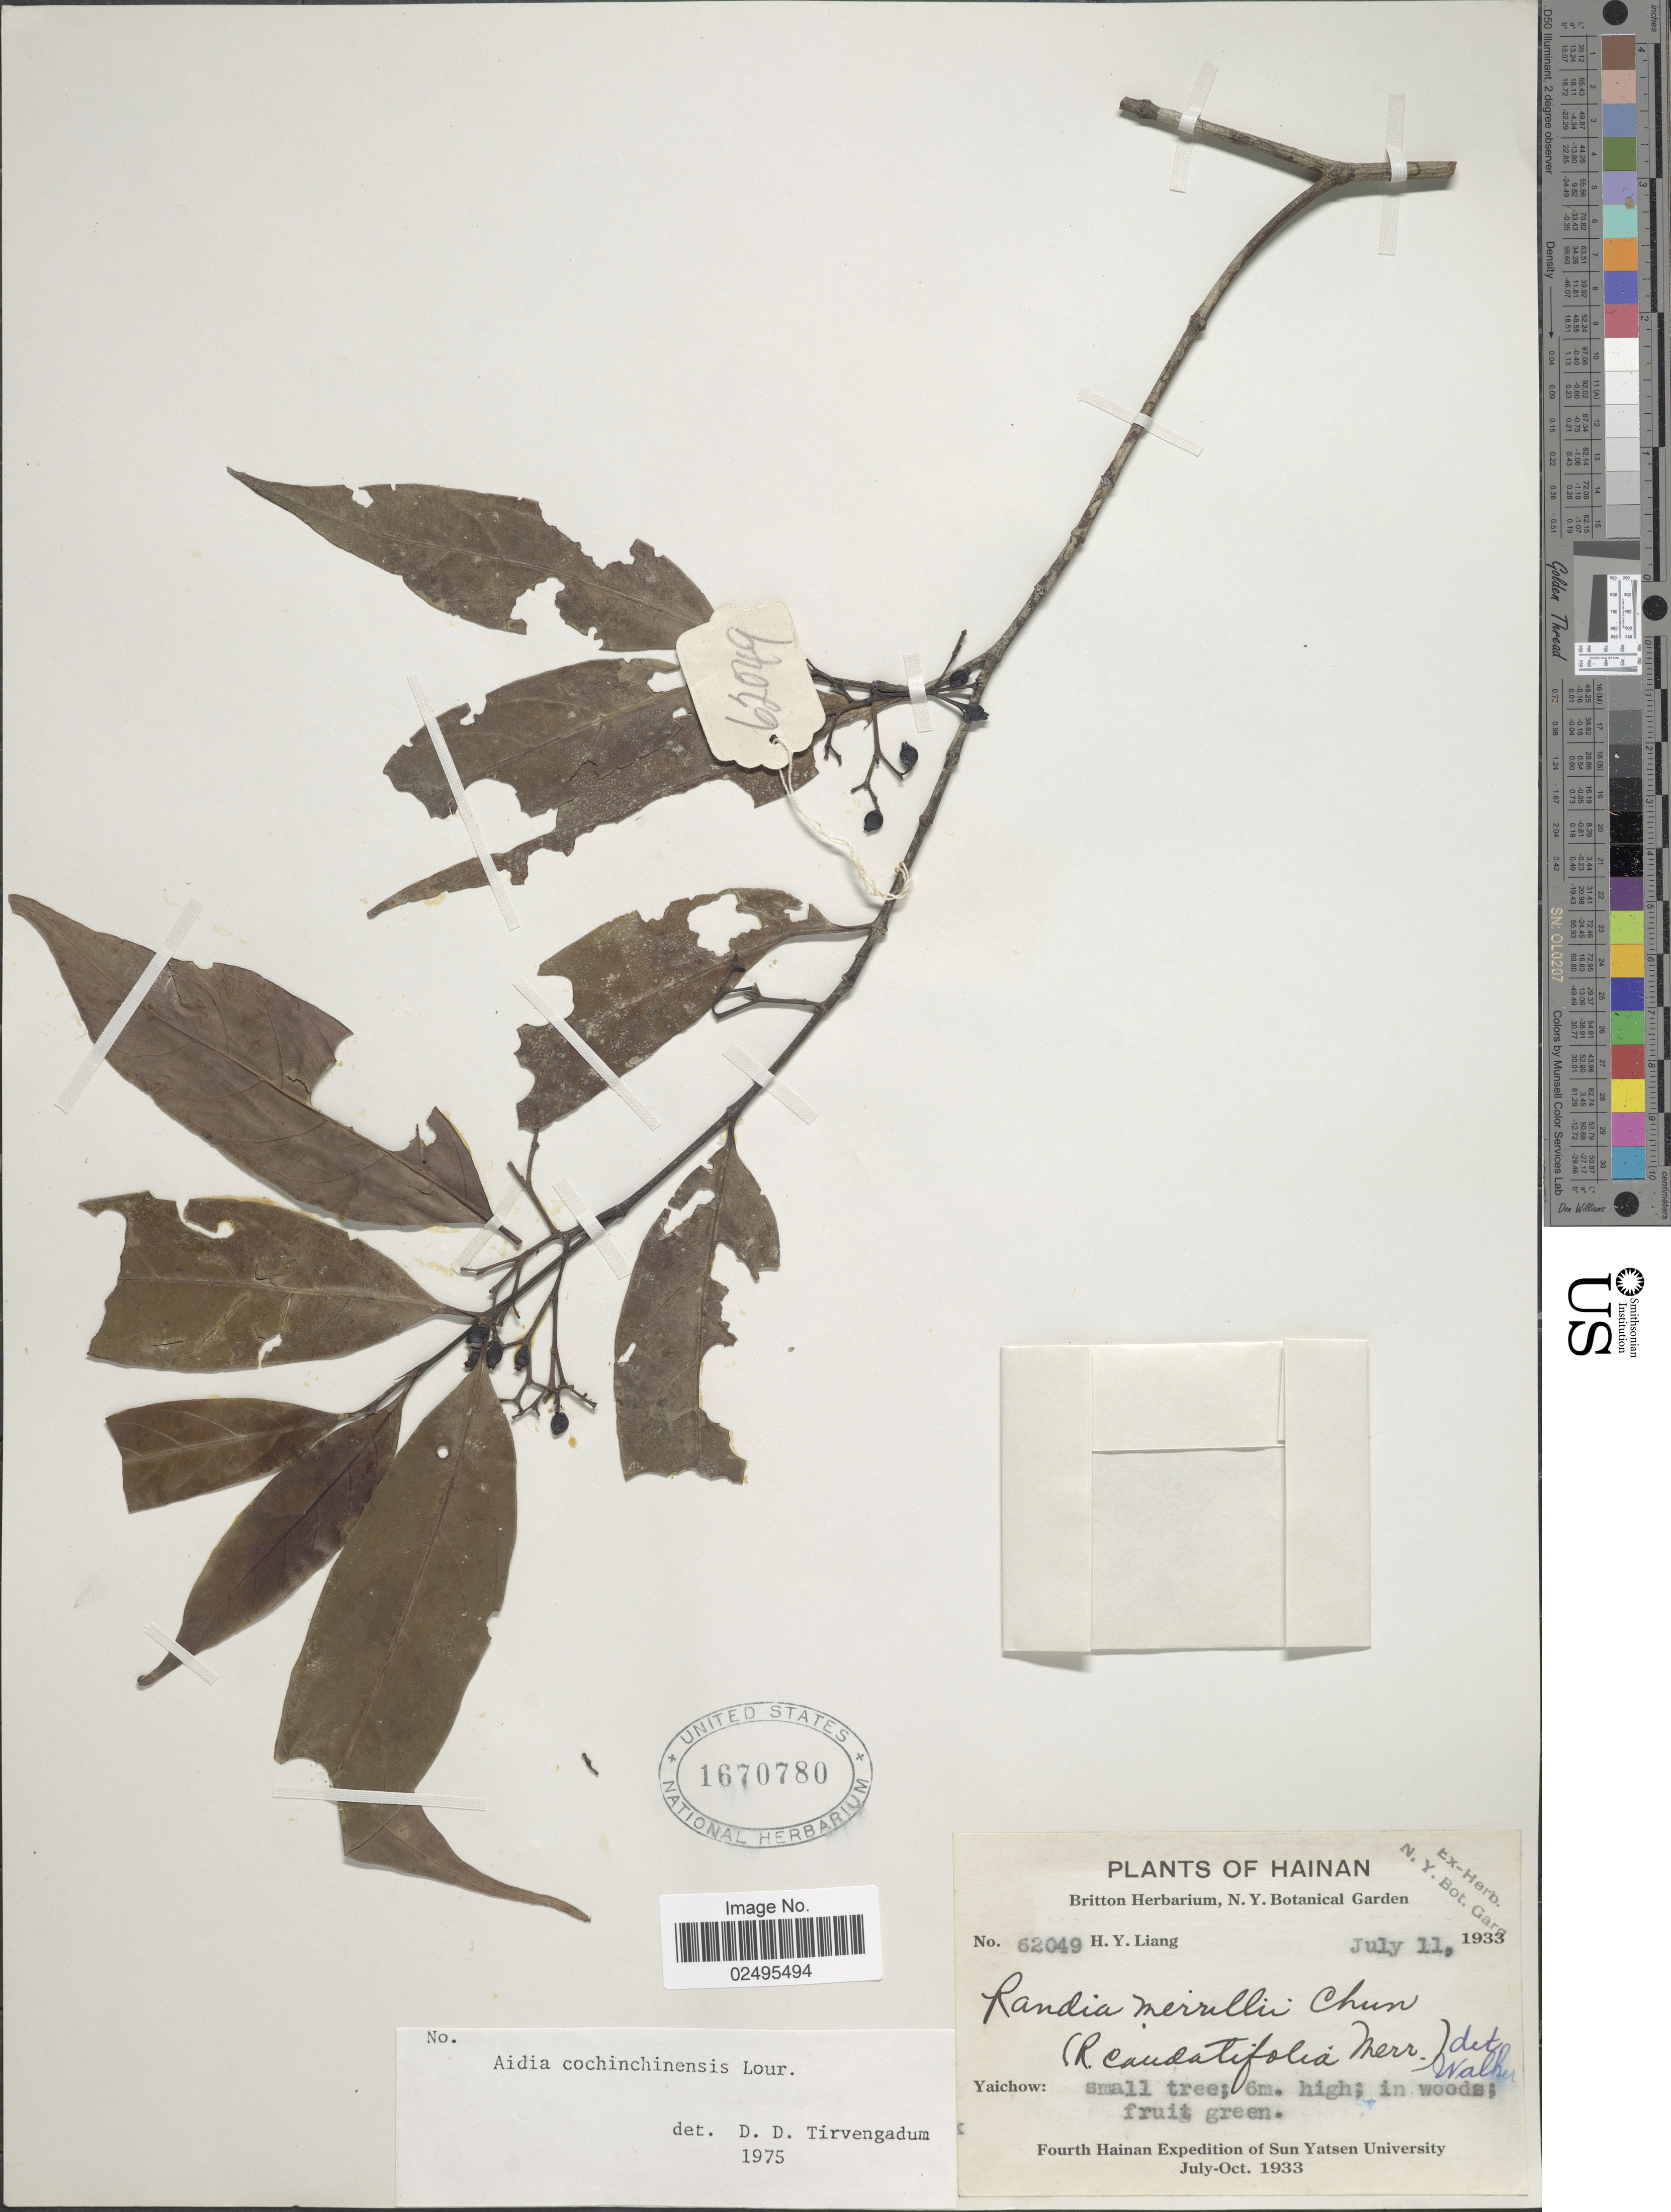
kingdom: Plantae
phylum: Tracheophyta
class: Magnoliopsida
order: Gentianales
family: Rubiaceae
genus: Aidia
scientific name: Aidia cochinchinensis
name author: (Lour.) Merr.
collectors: H. Y. Liang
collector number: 62049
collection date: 1933-07-11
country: China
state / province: Hainan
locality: Yaichow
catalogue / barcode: US 1670780